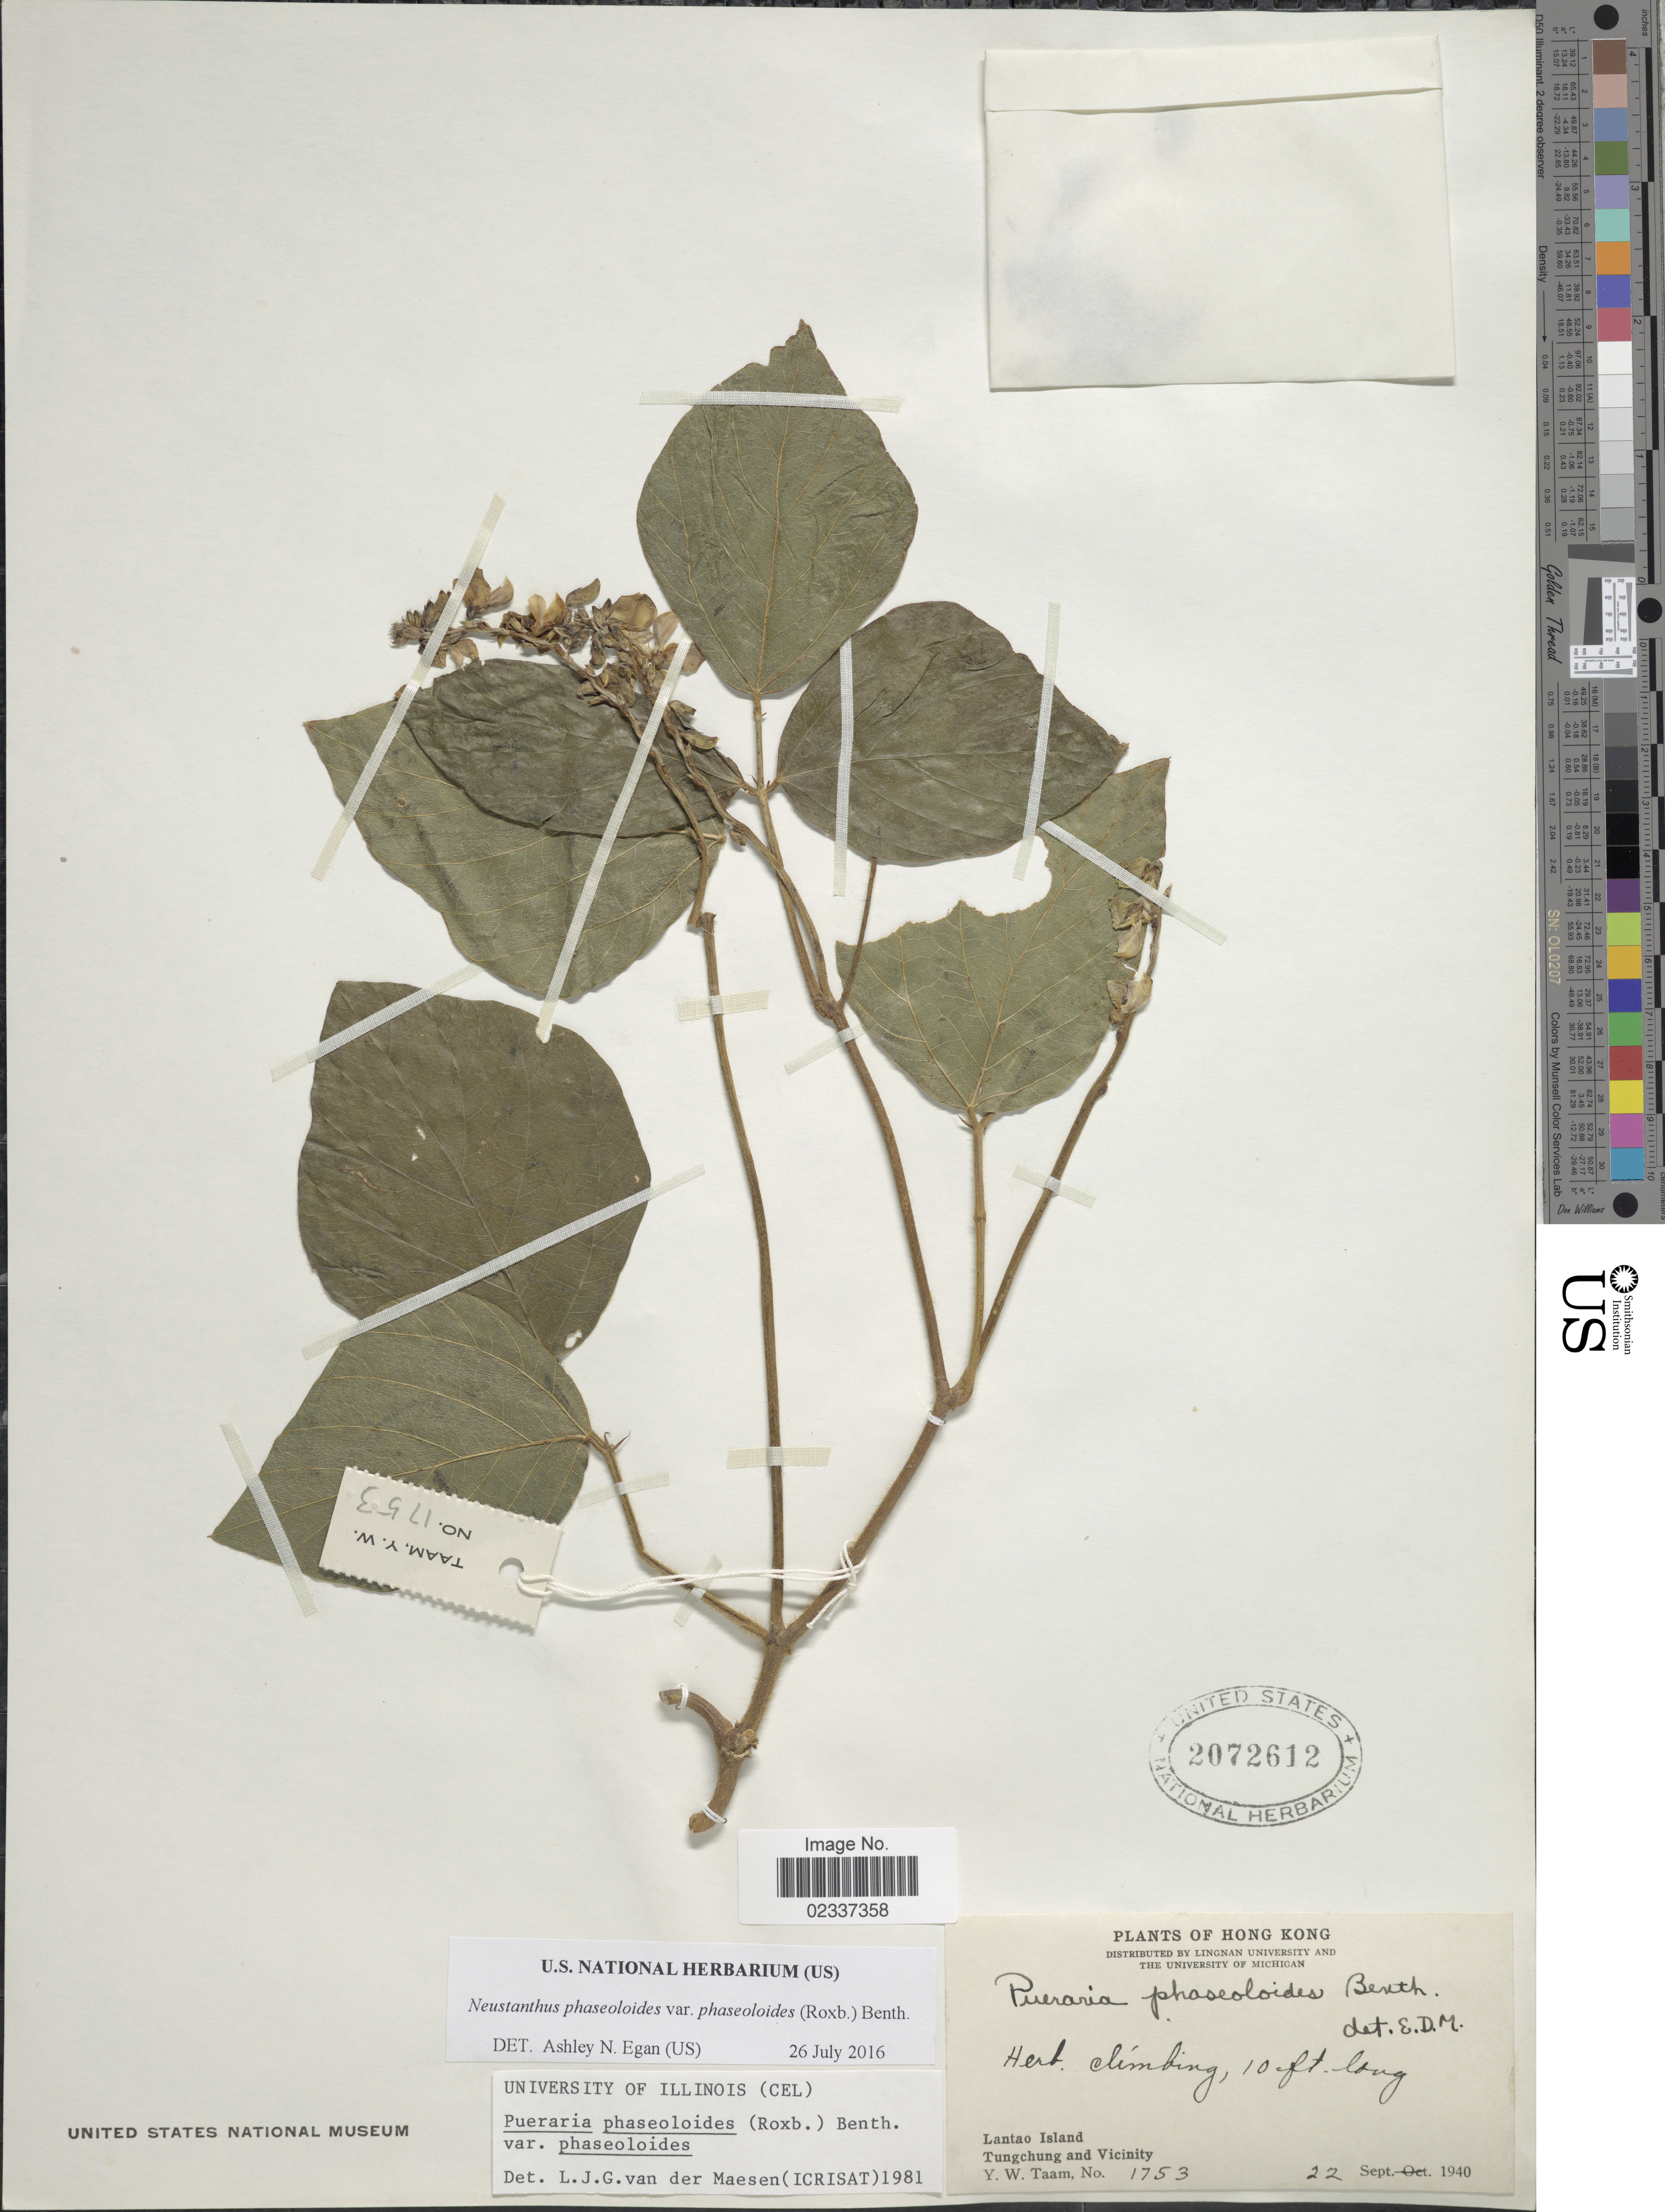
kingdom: Plantae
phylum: Tracheophyta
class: Magnoliopsida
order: Fabales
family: Fabaceae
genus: Neustanthus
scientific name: Neustanthus phaseoloides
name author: (Roxb.) Benth.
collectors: Y. W. Taam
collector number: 1753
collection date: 1940-09-22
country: China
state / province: Hong Kong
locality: Lantao Island, Tungchung and Vicinity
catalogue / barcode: US 2072612